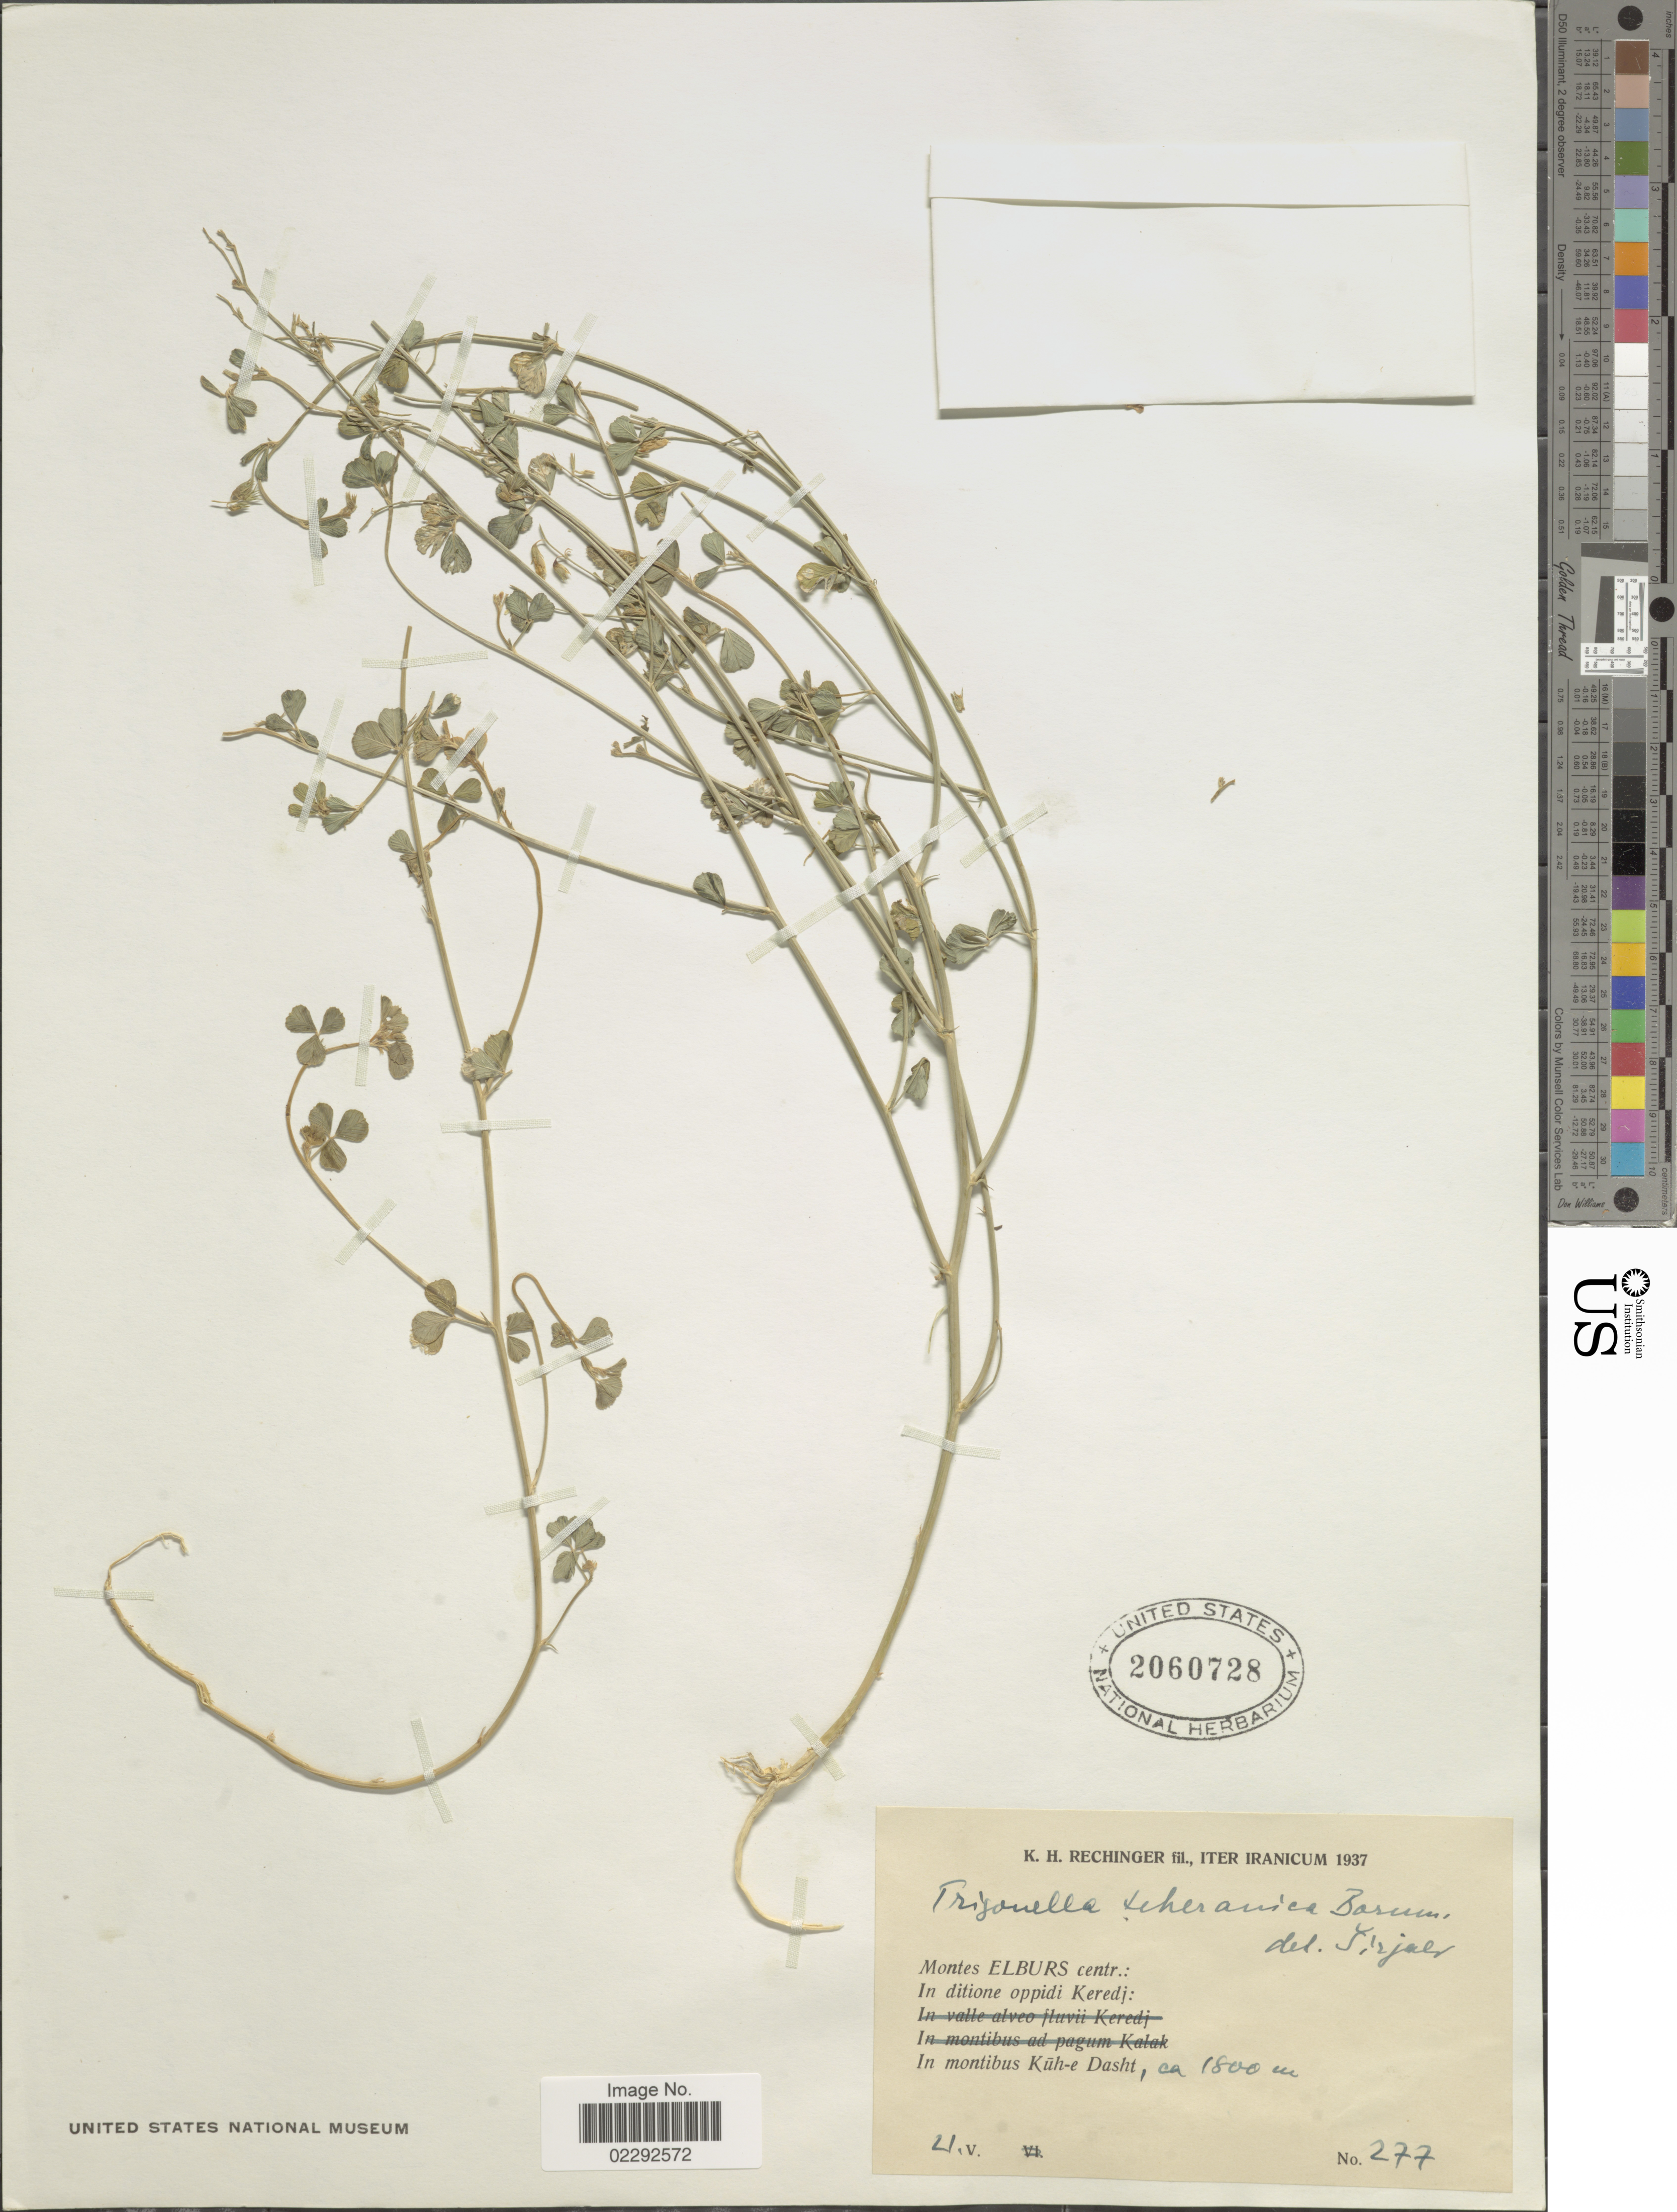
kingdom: Plantae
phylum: Tracheophyta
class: Magnoliopsida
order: Fabales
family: Fabaceae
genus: Trigonella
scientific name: Trigonella teheranica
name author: Bornm.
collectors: K. H. Rechinger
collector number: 277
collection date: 1937-05-21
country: Iran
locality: Montes Elburs centr.: In ditione oppidi Keredj: In montibus Kuh-e Dasht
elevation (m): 1800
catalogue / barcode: US 2060728